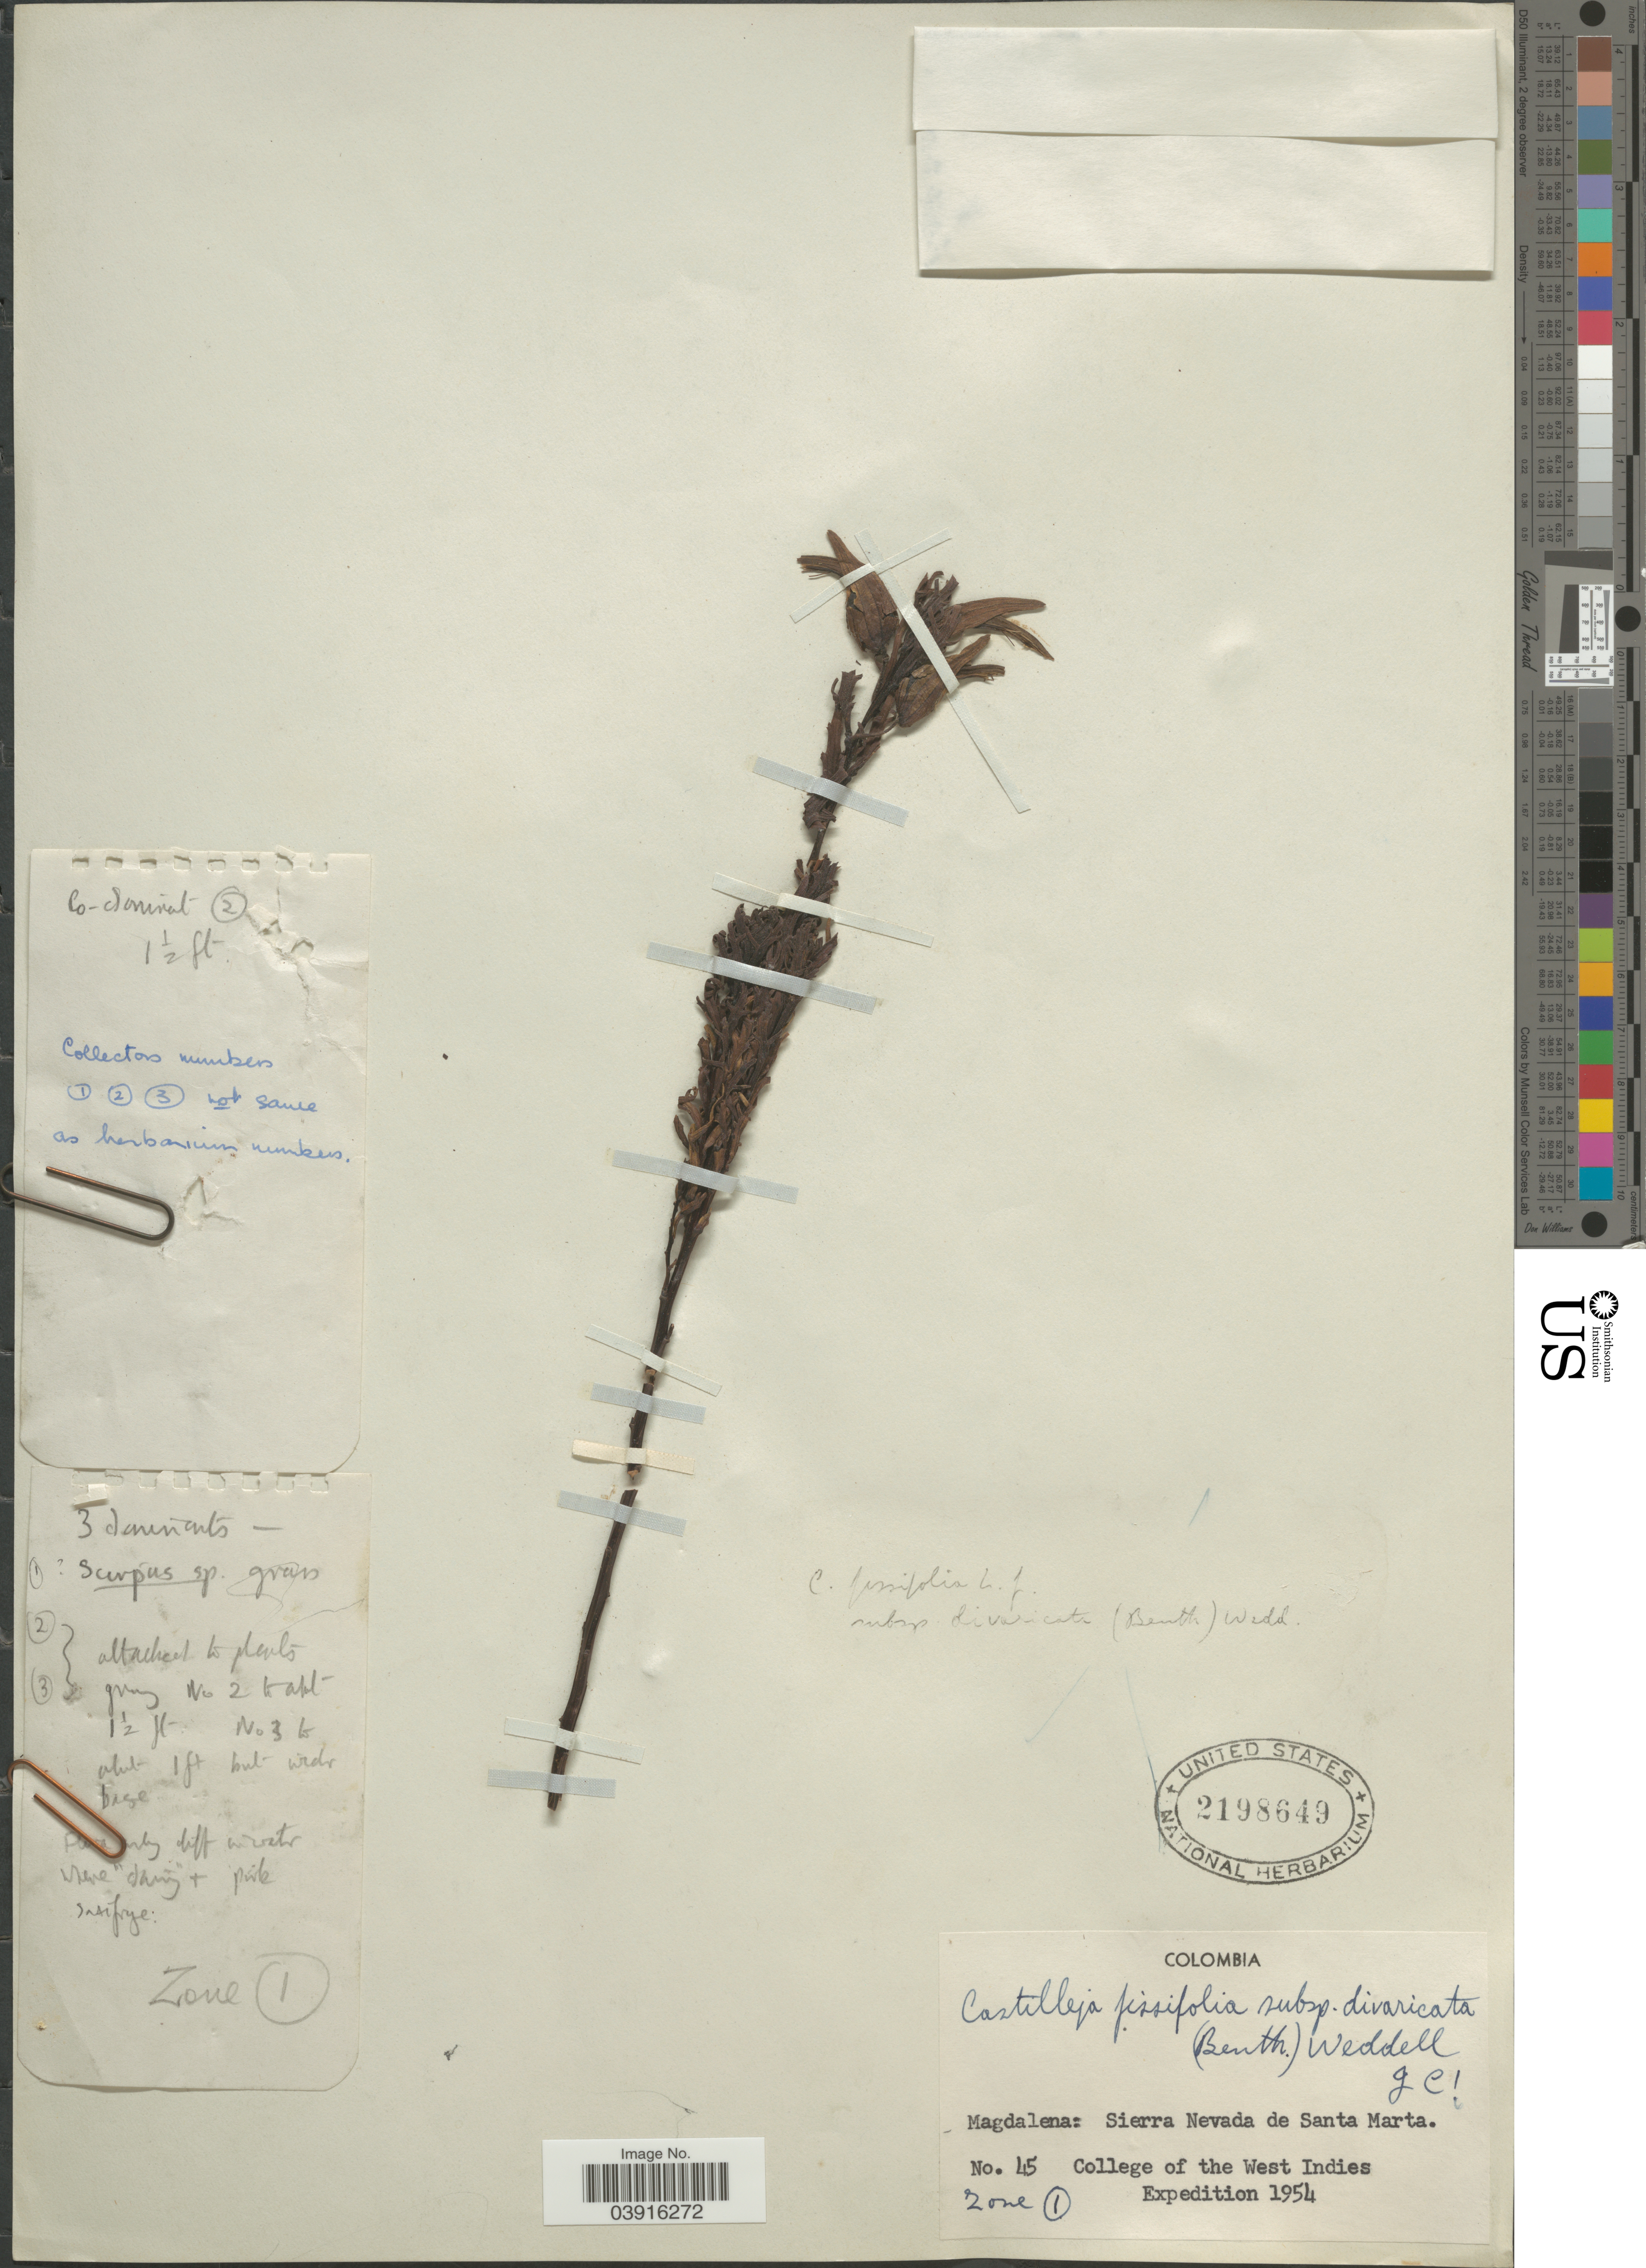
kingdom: Plantae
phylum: Tracheophyta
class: Magnoliopsida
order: Lamiales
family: Orobanchaceae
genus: Castilleja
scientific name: Castilleja fissifolia subsp. divaricata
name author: (Benth.) Wedd.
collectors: College of the West Indies Expedition 1954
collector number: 45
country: Colombia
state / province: Magdalena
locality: Sierra Nevada de Santa Marta. Zone 1.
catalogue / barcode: US 2198649